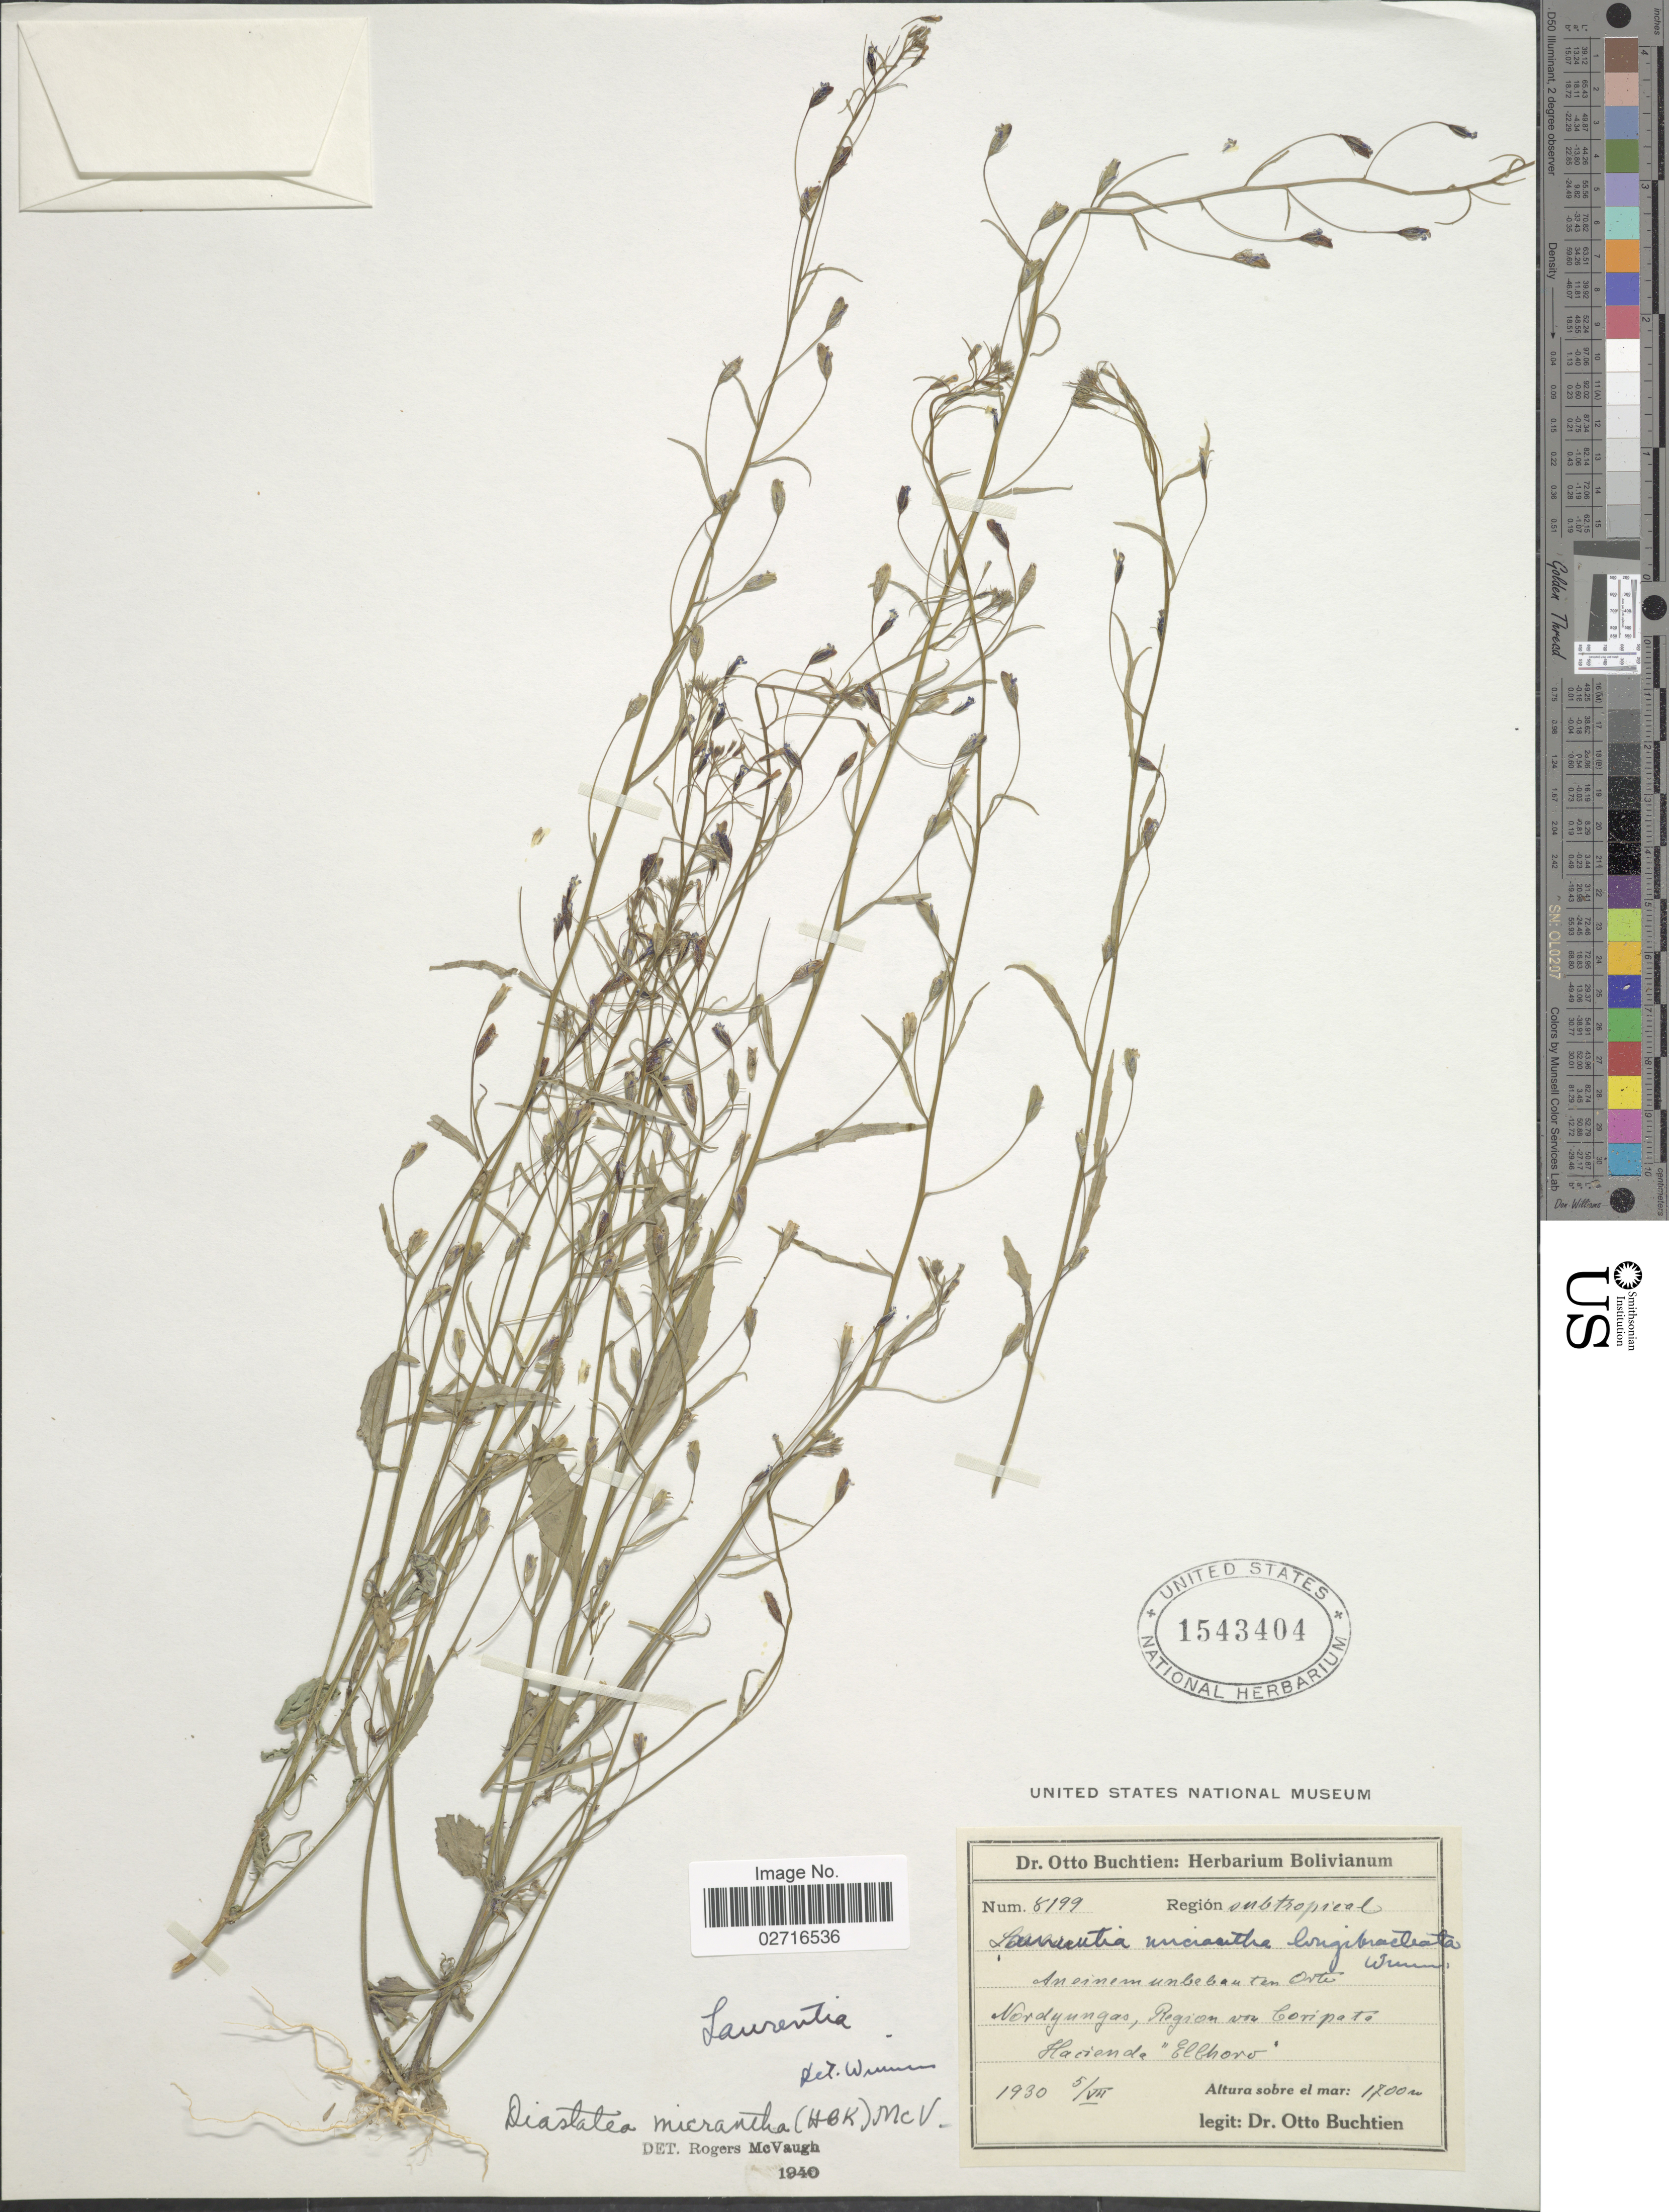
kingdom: Plantae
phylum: Tracheophyta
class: Magnoliopsida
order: Asterales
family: Campanulaceae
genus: Laurentia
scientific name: Laurentia micrantha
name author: A. DC.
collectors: O. Buchtien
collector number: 8199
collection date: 1930-07-05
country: Bolivia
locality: Region subtropical, Nordyungas, Region von Coripata Hacienda "El Choro"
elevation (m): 1700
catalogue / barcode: US 1543404